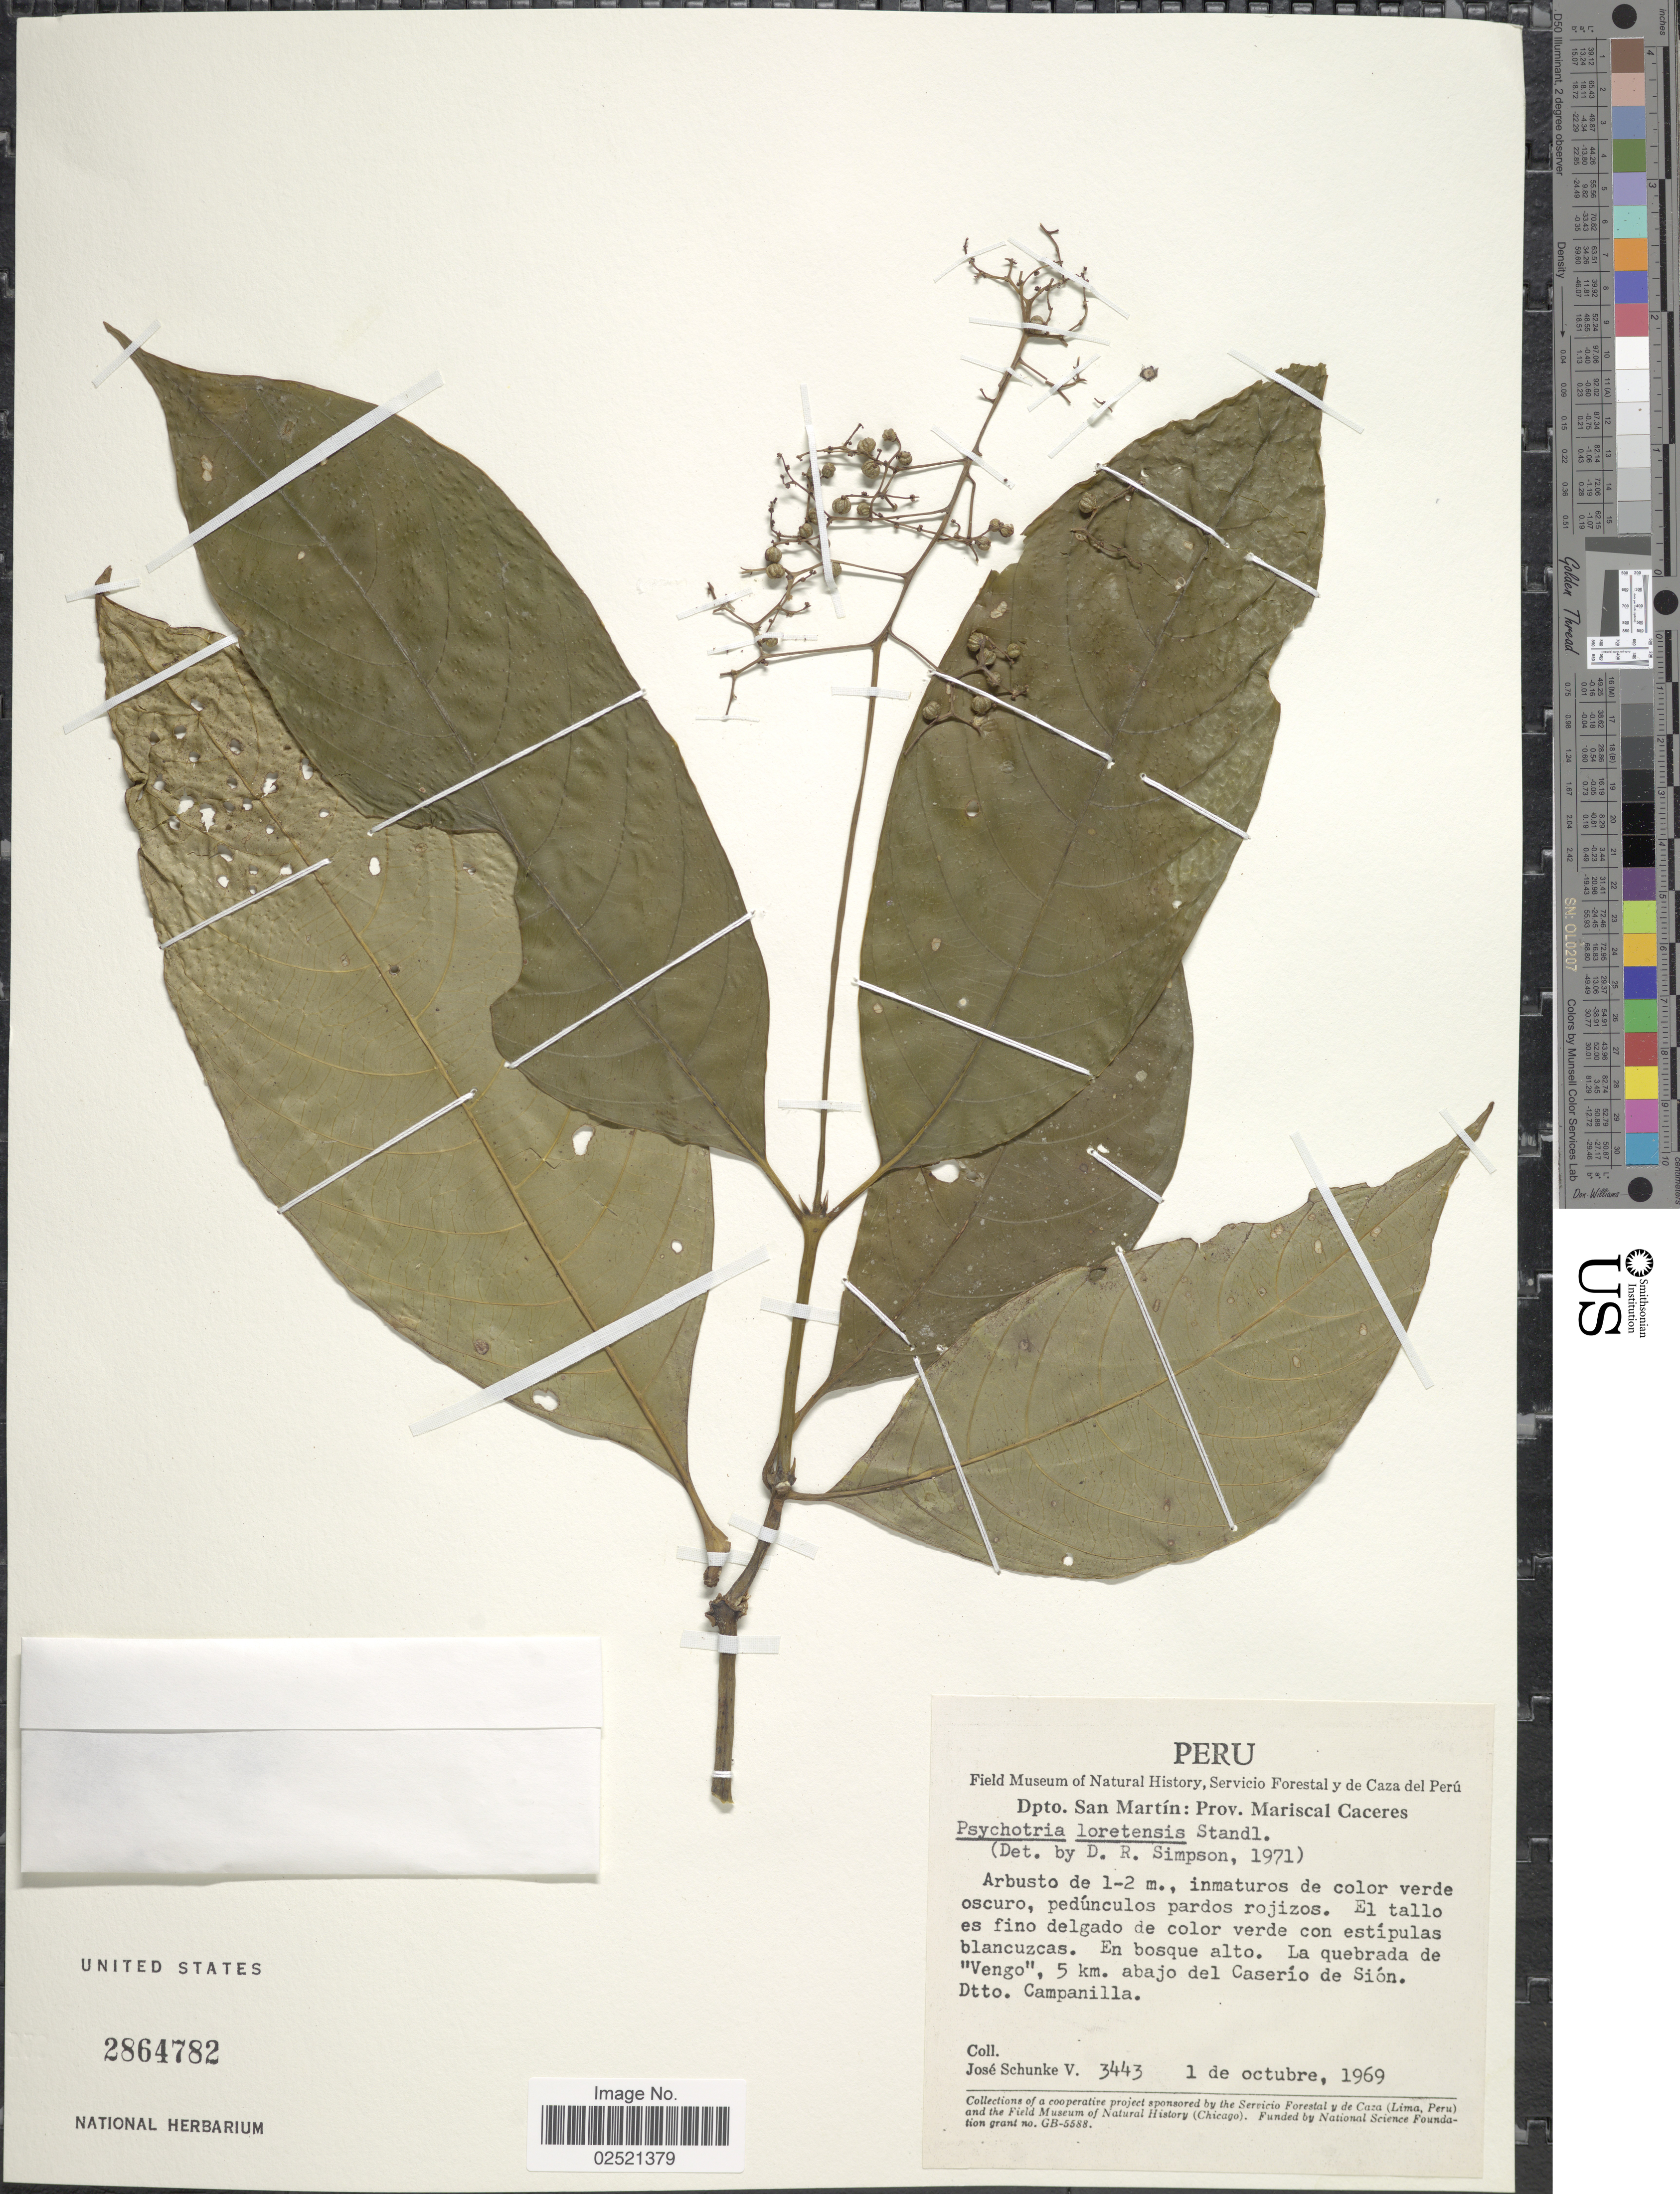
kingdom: Plantae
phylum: Tracheophyta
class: Magnoliopsida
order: Gentianales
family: Rubiaceae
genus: Psychotria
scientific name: Psychotria loretensis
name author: Standl.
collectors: J. Schunke Vigo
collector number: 3443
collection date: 1969-10-01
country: Peru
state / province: San Martín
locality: Prov. Mariscal Caceres, La quebrada de "Vengo", 5 km. abajo del Caserio de Sion, Dtto. Campanilla.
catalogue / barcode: US 2864782